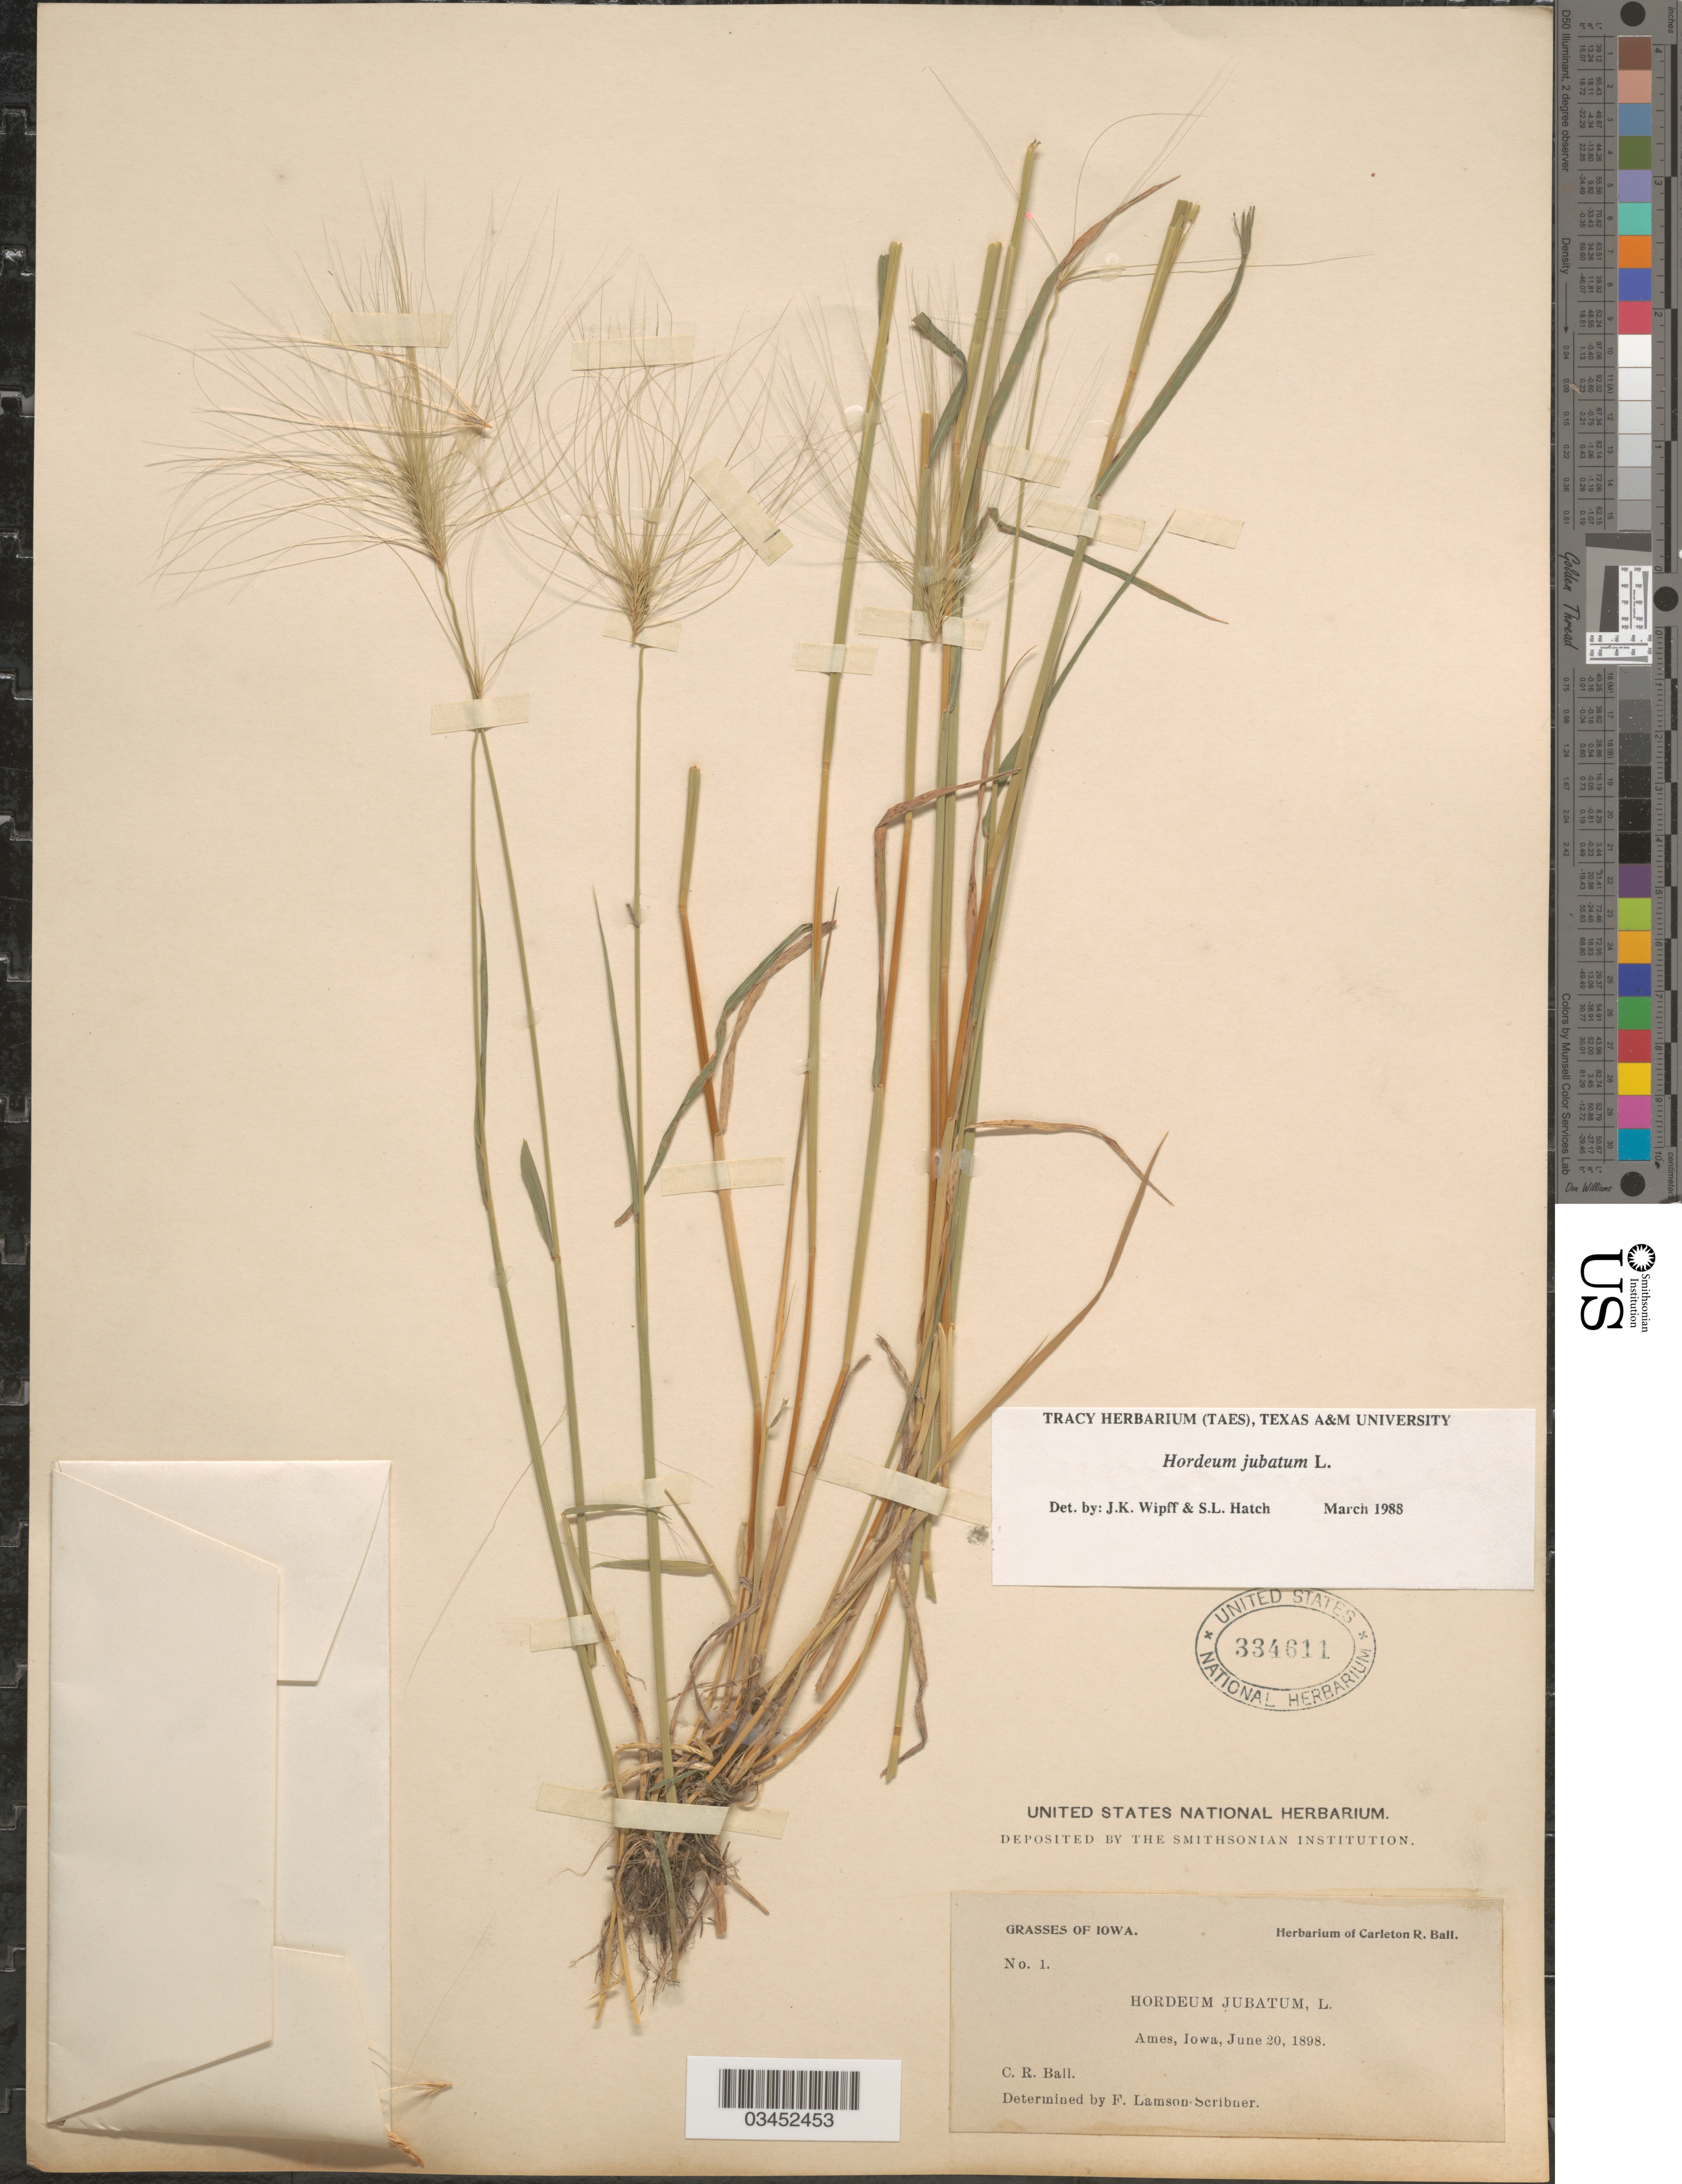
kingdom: Plantae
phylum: Tracheophyta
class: Liliopsida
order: Poales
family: Poaceae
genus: Hordeum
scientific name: Hordeum jubatum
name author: L.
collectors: C. R. Ball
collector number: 1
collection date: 1898-06-20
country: United States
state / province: Iowa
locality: Ames.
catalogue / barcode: US 334611